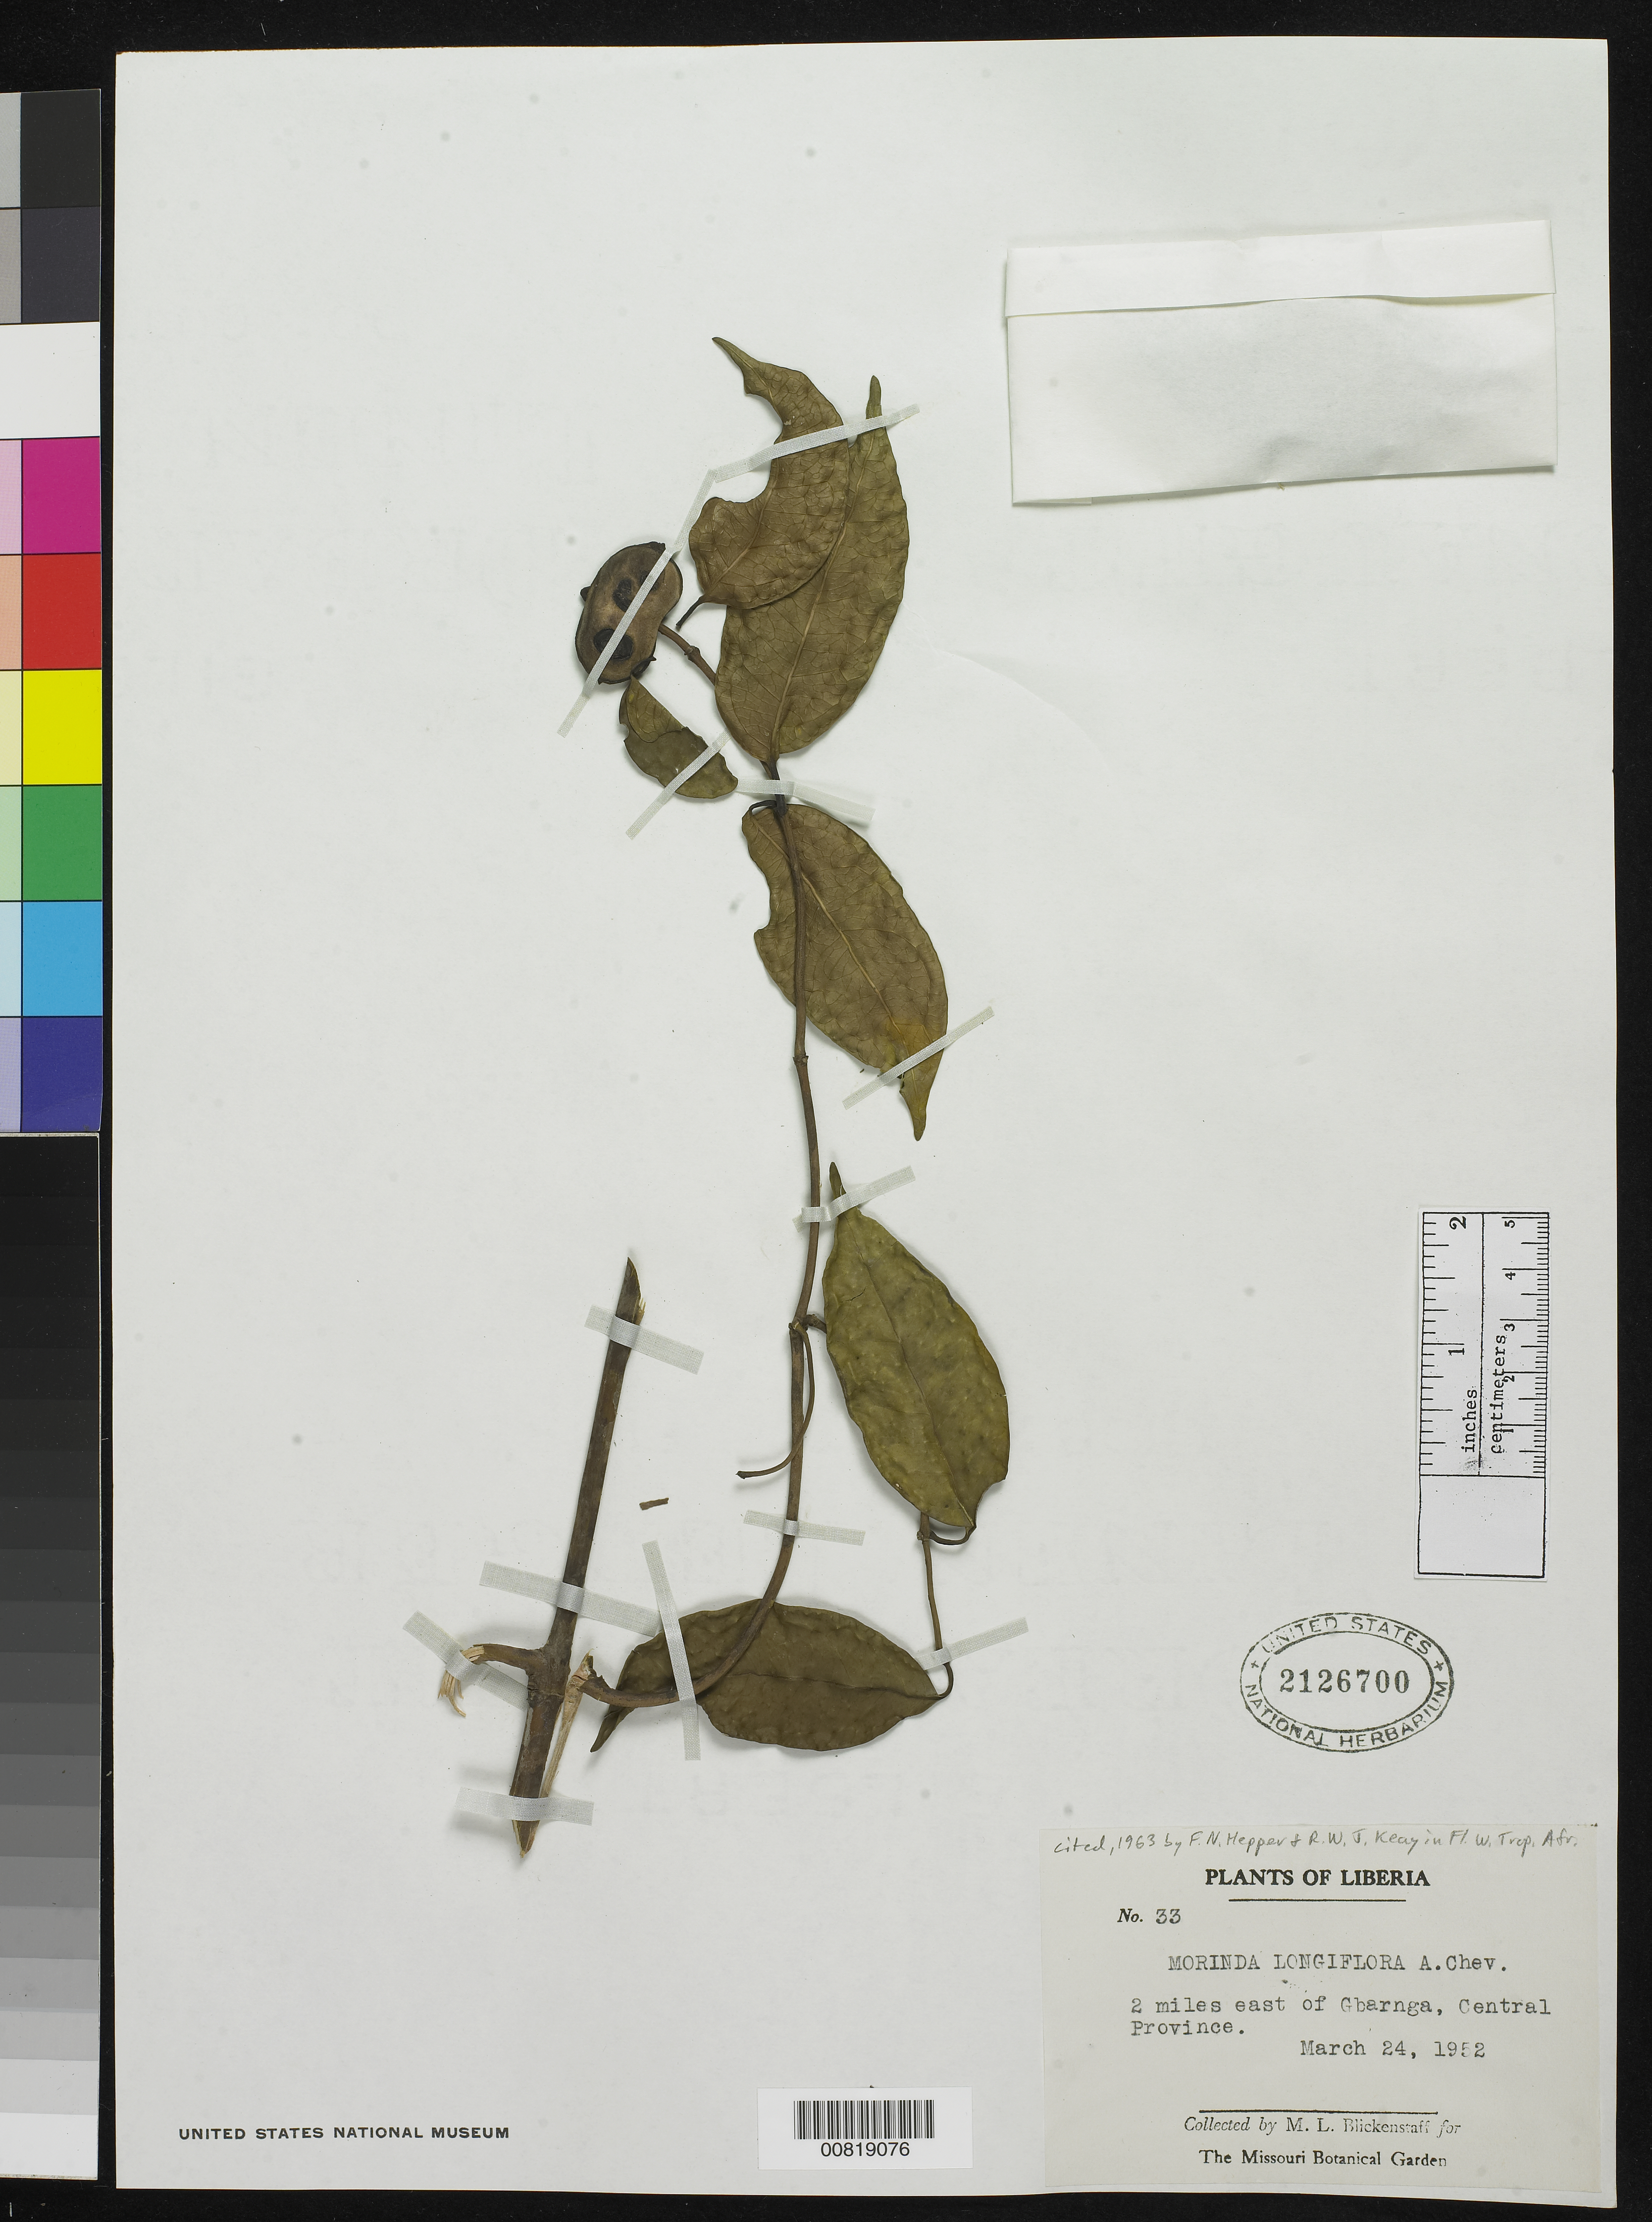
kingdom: Plantae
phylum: Tracheophyta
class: Magnoliopsida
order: Gentianales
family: Rubiaceae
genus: Morinda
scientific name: Morinda longiflora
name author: A. Chev.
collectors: M. Blickenstaff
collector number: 33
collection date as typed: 24 Mar 1952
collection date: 1952-03-24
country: Liberia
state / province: Bong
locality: Central Province: 2 miles E of Gbarnga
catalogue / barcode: US 2126700